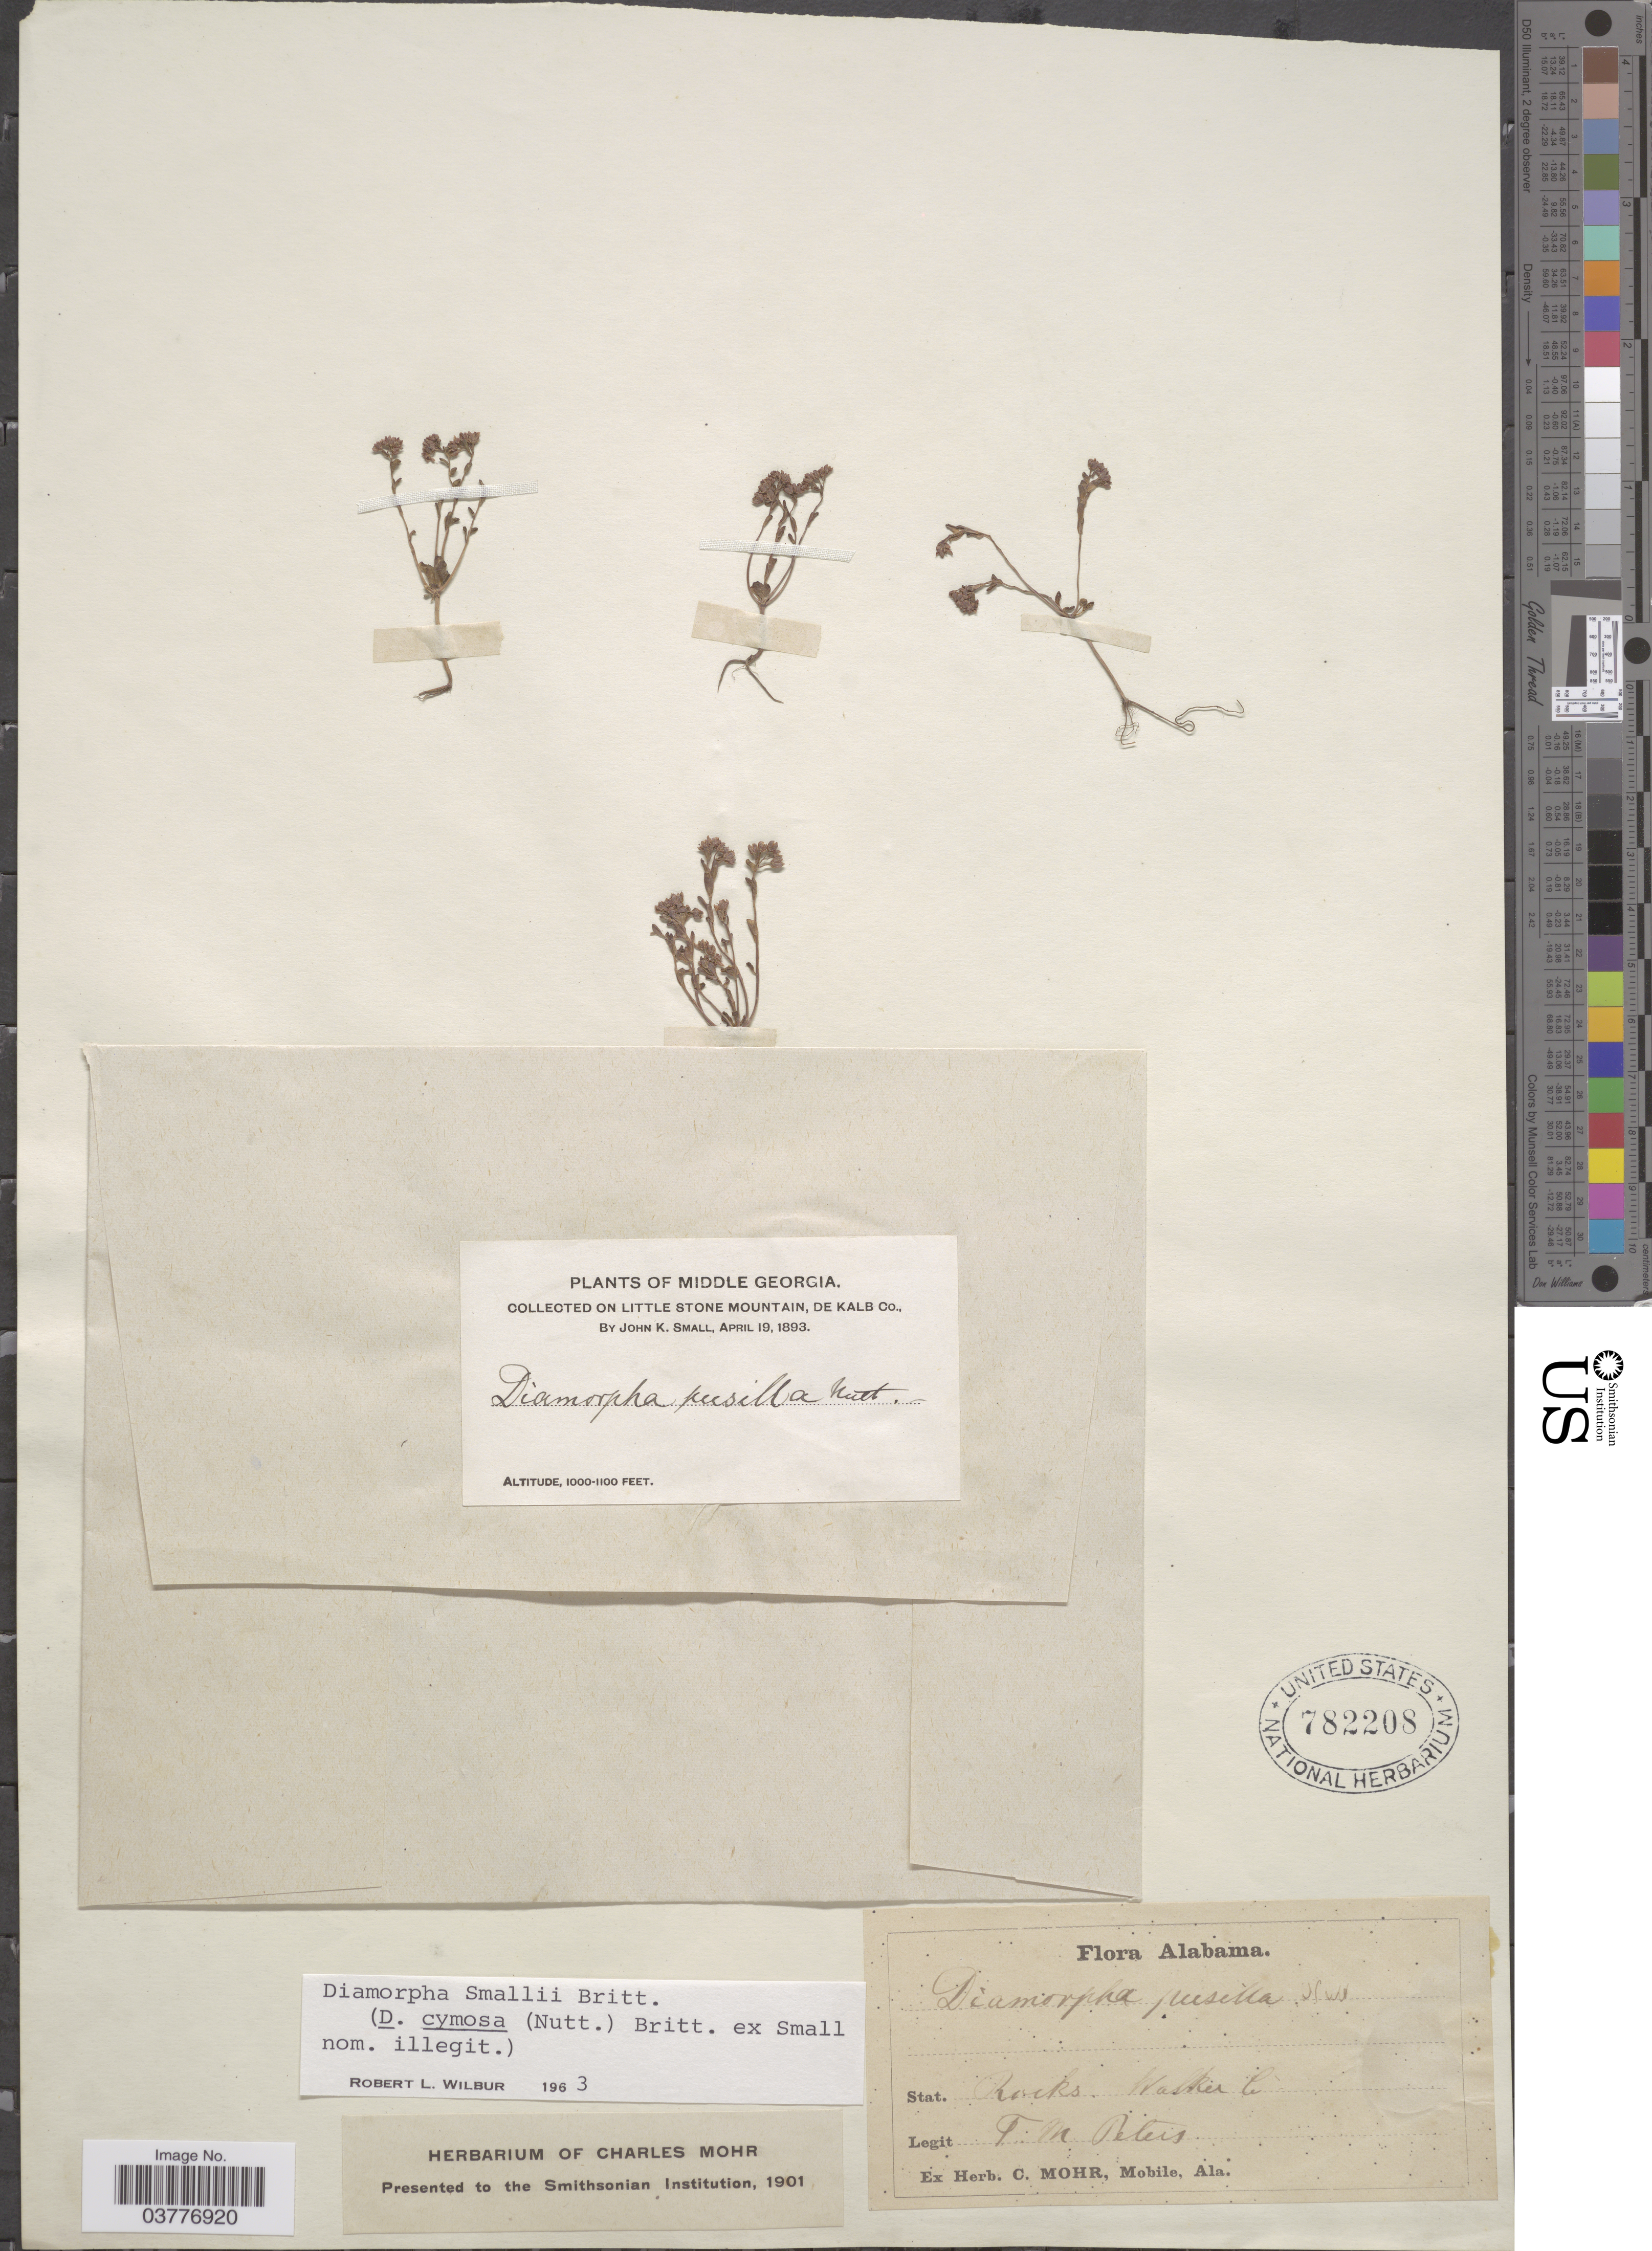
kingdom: Plantae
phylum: Tracheophyta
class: Magnoliopsida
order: Saxifragales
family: Crassulaceae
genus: Sedum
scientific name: Sedum smallii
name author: (Britton) H.E. Ahles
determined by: Strong, Mark T., (BOT), Smithsonian Institution - National Museum of Natural History (UNITED STATES)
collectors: F. Peters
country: United States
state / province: Alabama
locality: Stat. Rocks. Walker Co.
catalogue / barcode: US 782208